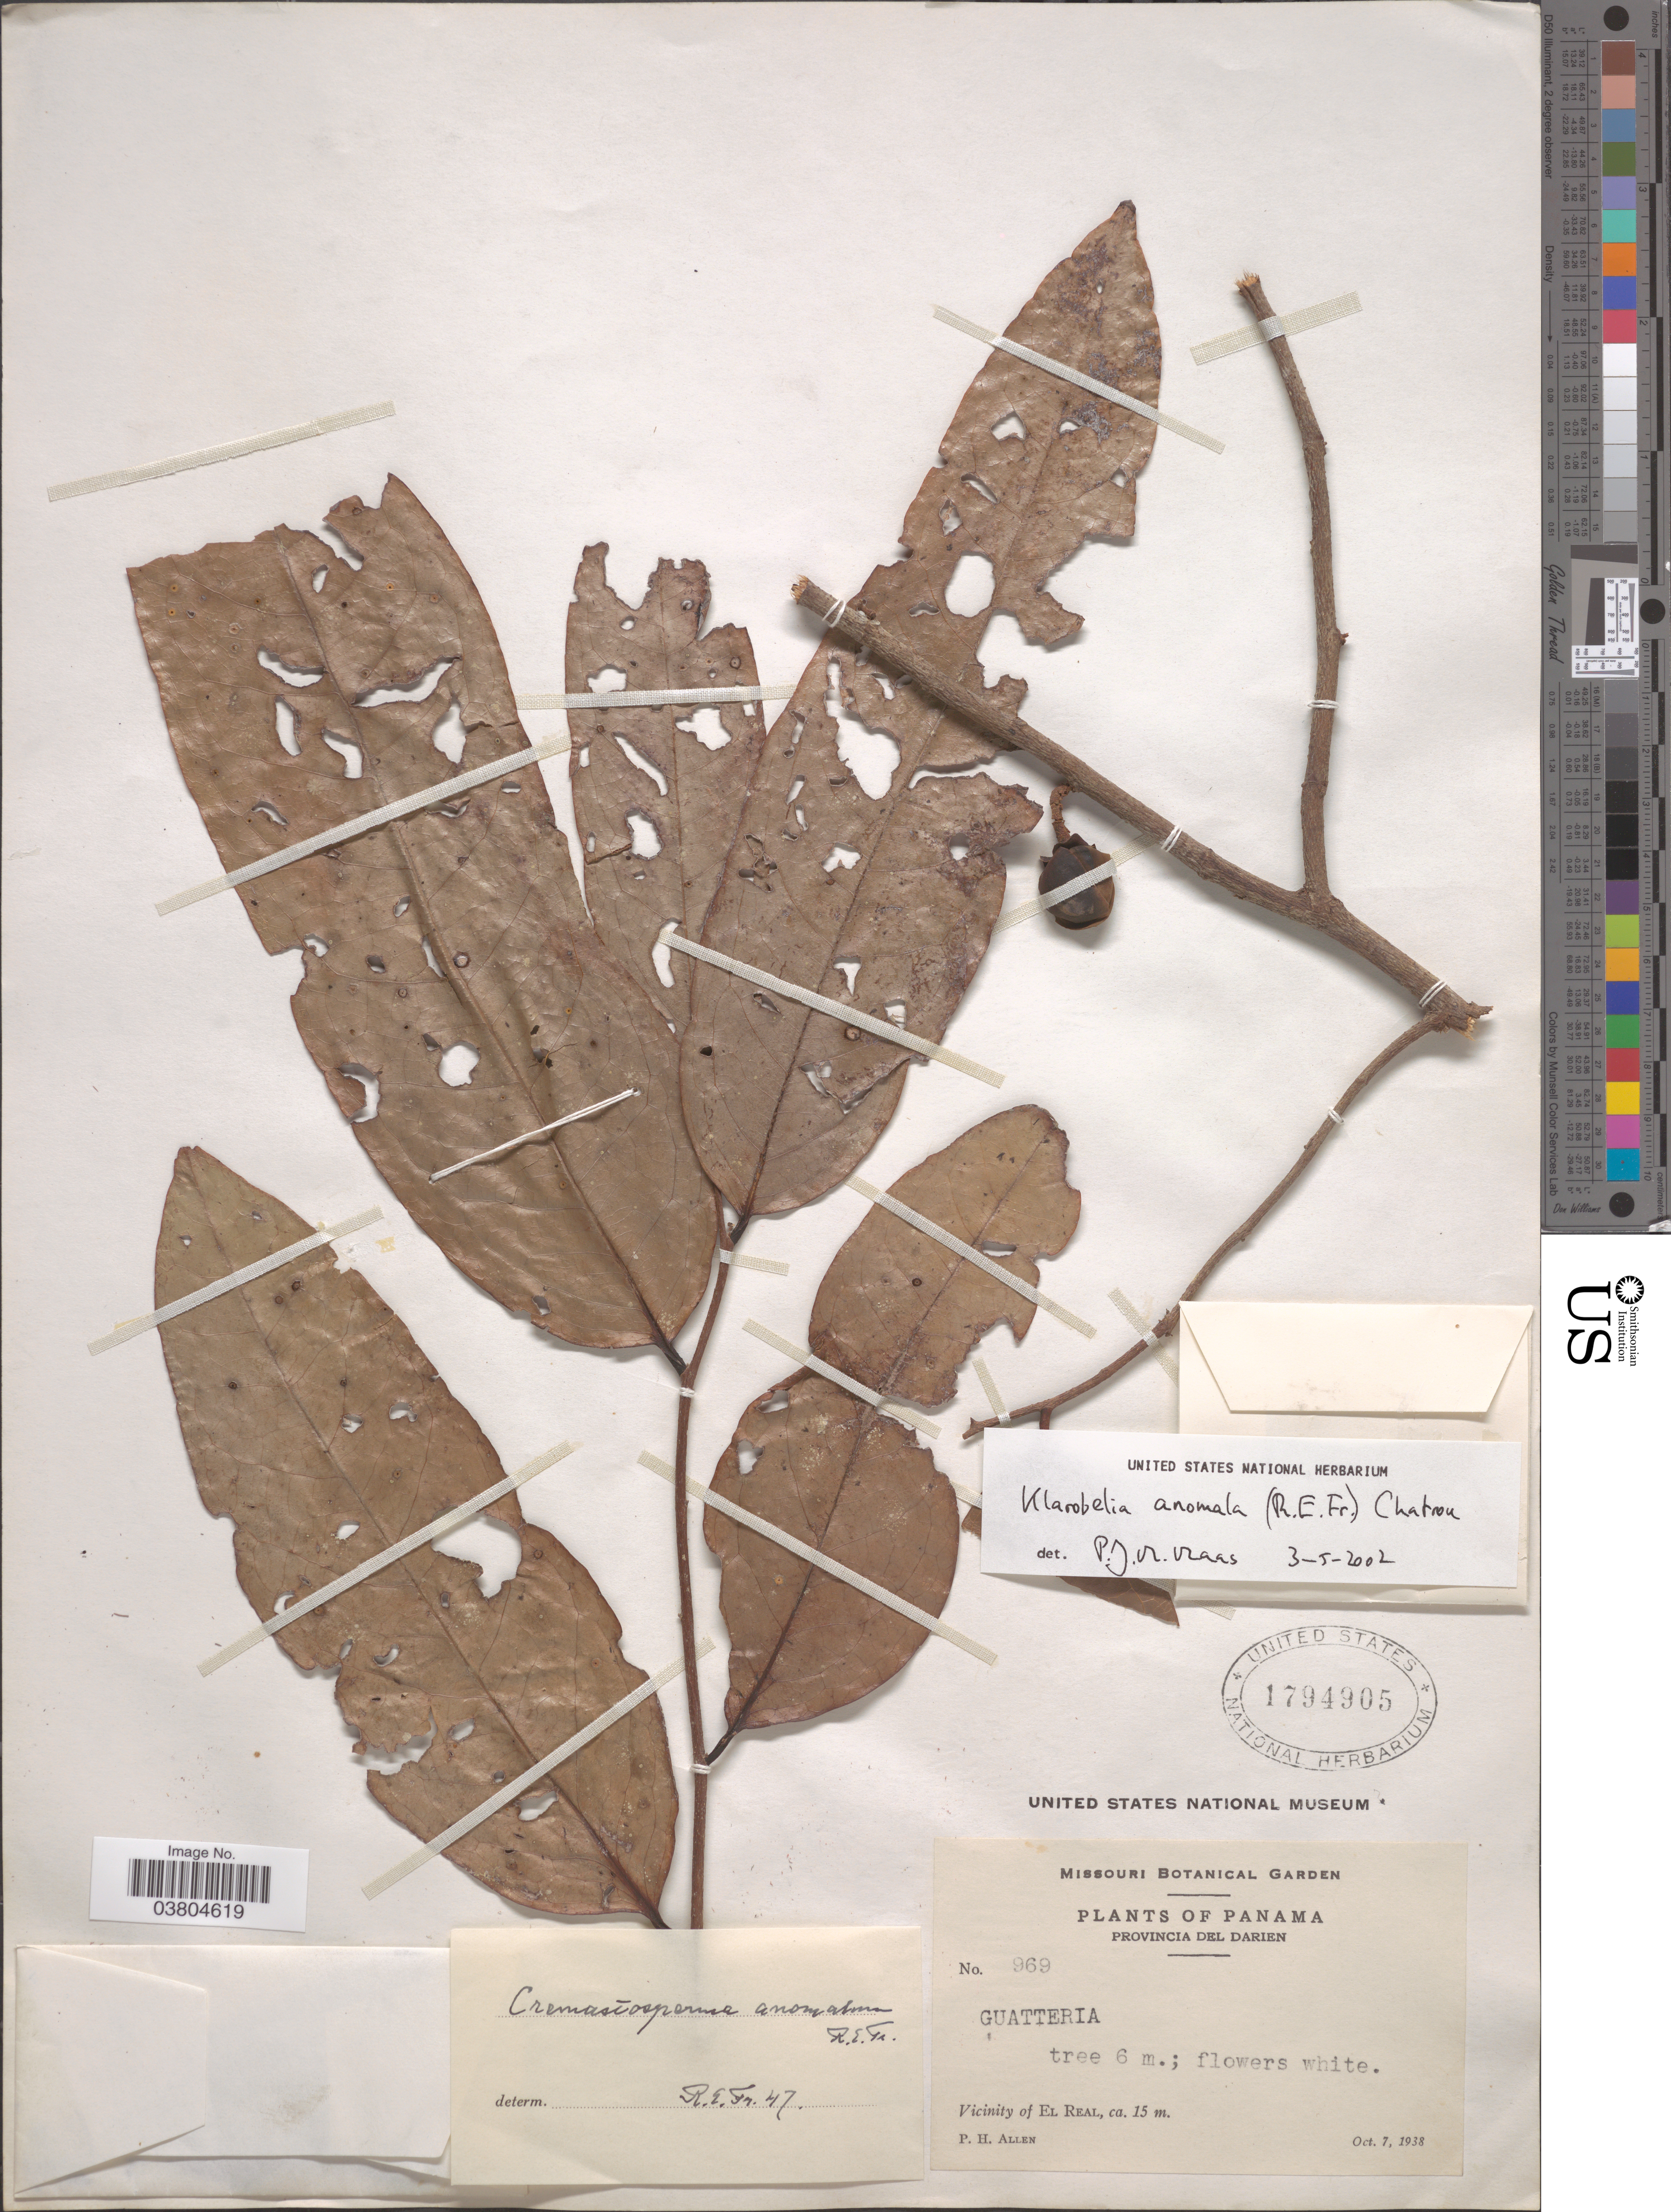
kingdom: Plantae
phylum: Tracheophyta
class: Magnoliopsida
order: Magnoliales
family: Annonaceae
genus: Klarobelia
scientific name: Klarobelia anomala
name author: (R.E. Fr.) Chatrou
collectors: P. H. Allen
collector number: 969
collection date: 1938-10-07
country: Panama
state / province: Darien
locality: Vicinity of El Real.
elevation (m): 15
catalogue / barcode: US 1794905